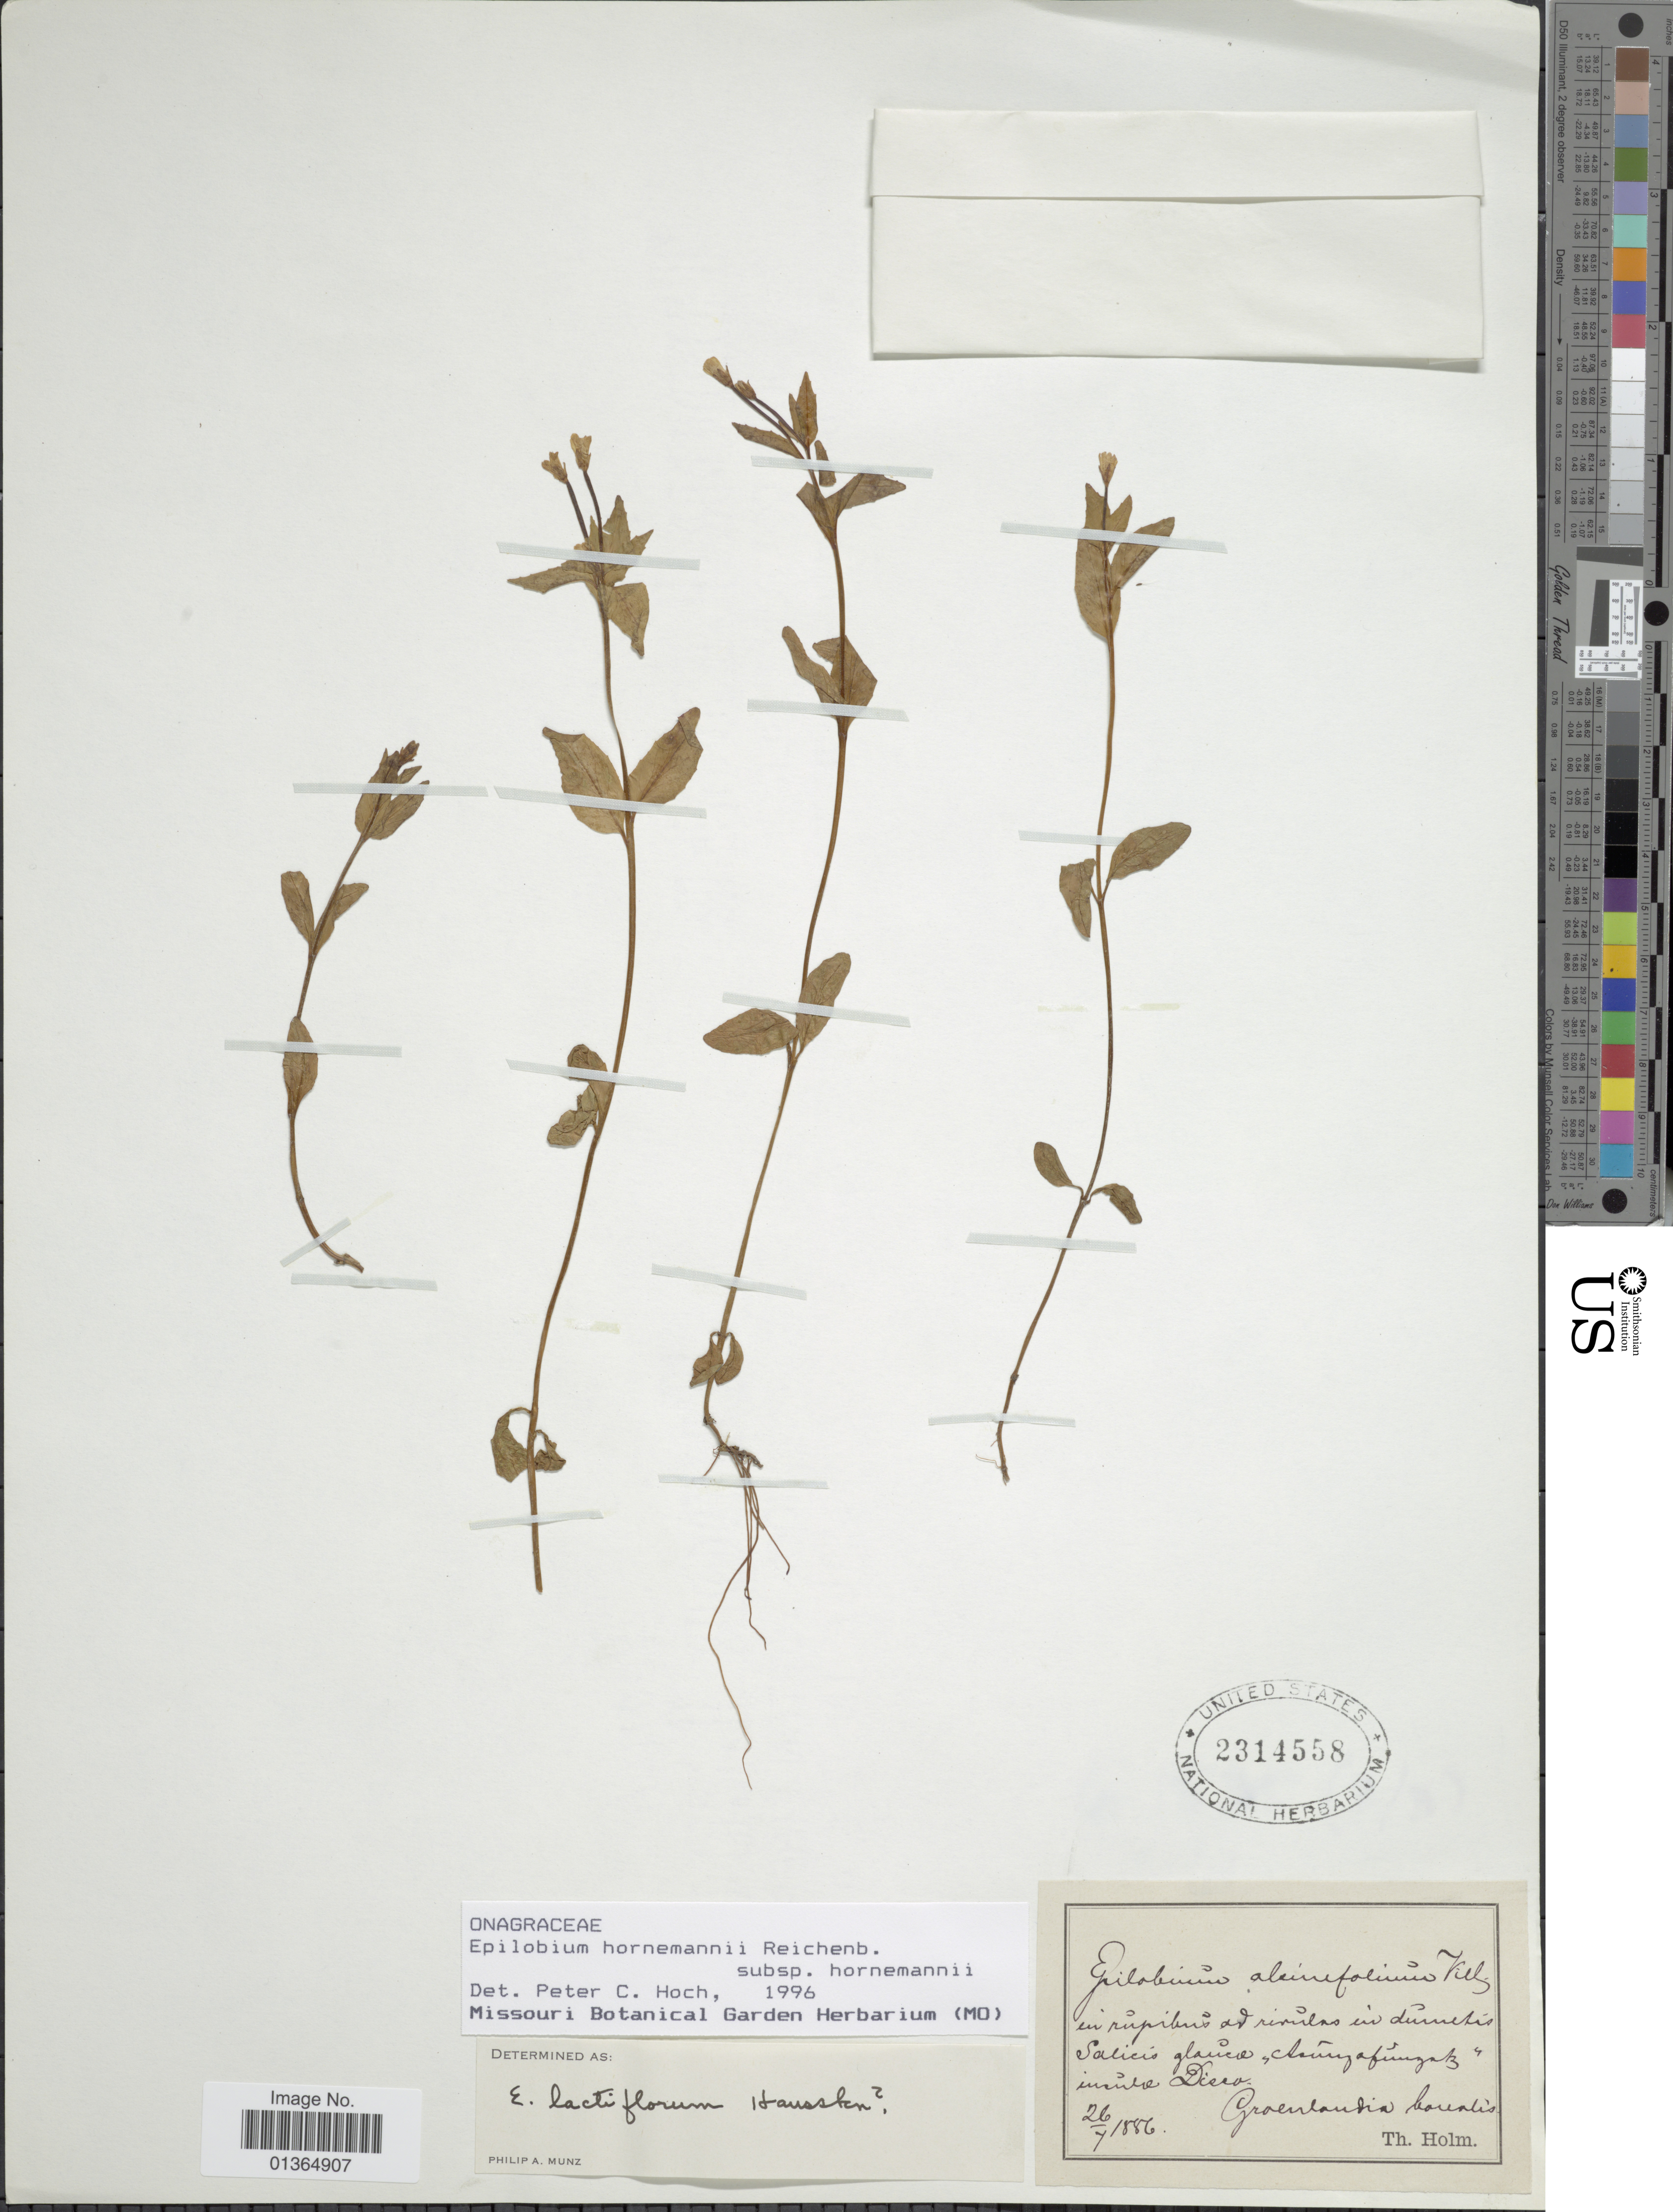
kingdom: Plantae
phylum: Tracheophyta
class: Magnoliopsida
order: Myrtales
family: Onagraceae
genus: Epilobium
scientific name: Epilobium hornemannii subsp. hornemannii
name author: Rchb.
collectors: T. Holm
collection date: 1886-07-26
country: Greenland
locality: [illegible text] insulae Disco.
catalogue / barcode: US 2314558